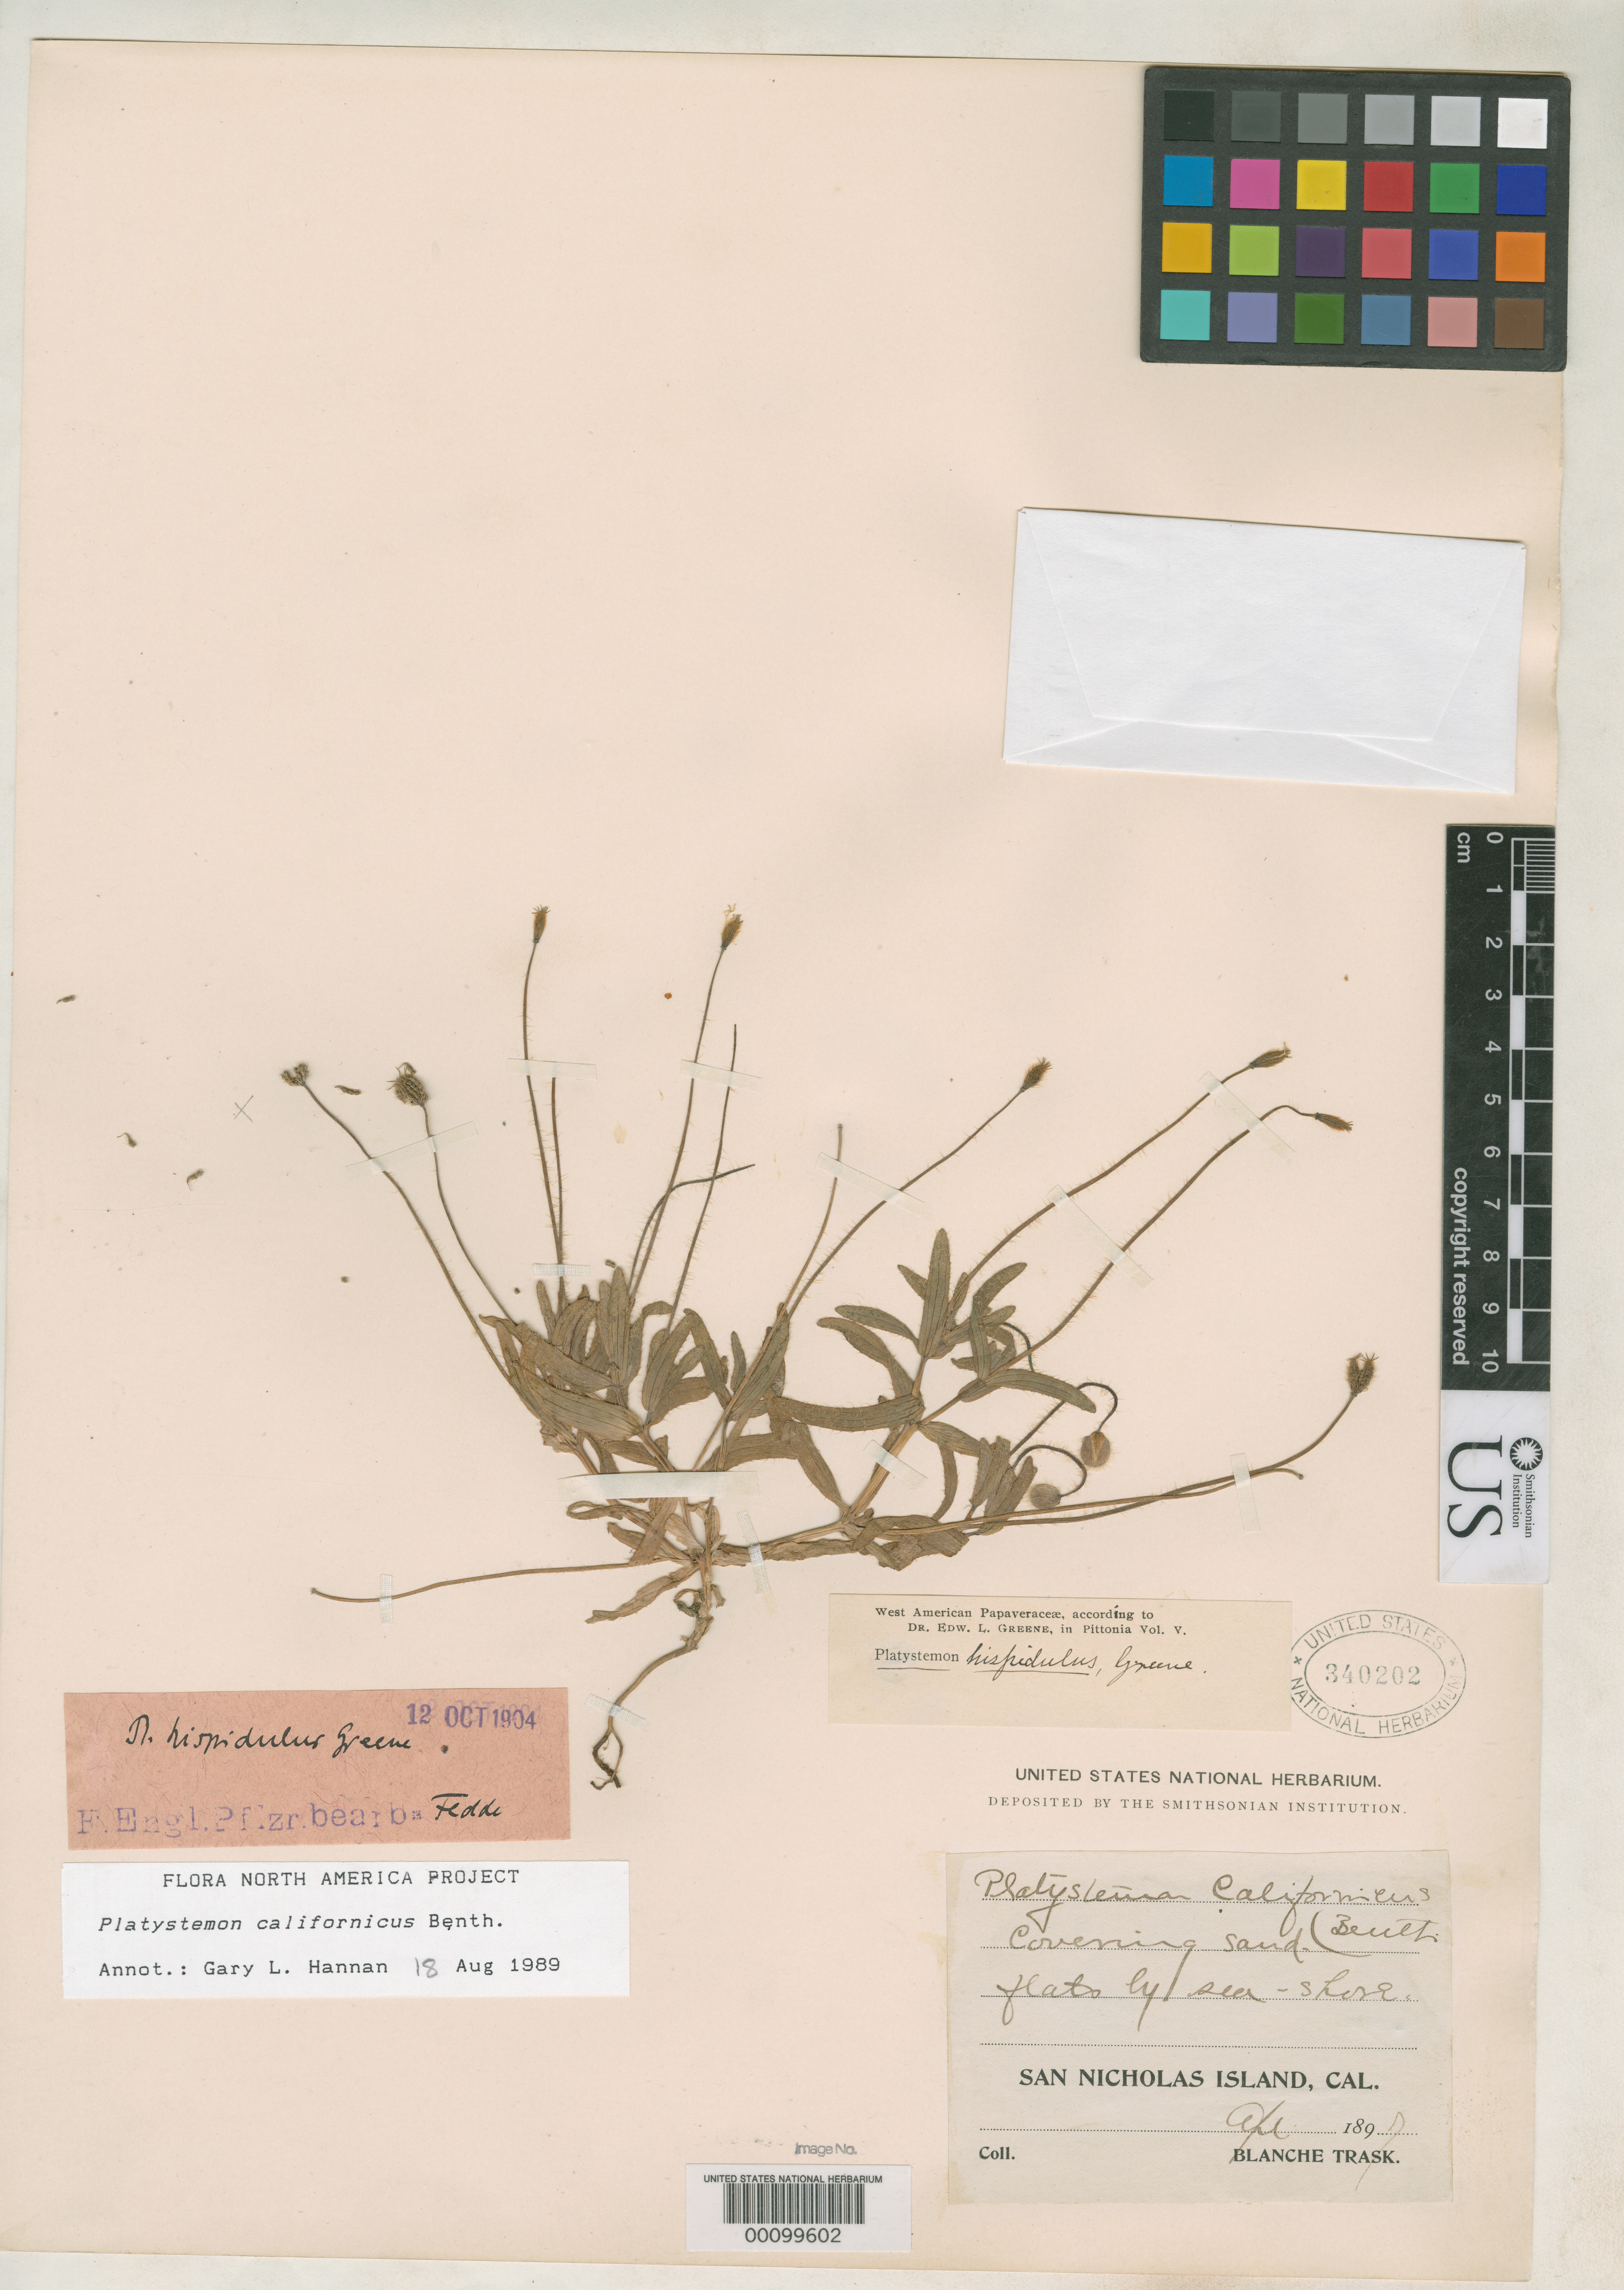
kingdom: Plantae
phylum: Tracheophyta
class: Magnoliopsida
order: Ranunculales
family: Papaveraceae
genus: Platystemon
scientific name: Platystemon hispidulus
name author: Greene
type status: Isotype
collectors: B. Trask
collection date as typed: Apr 1897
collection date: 1897-04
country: United States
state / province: California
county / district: Ventura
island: San Nicolas Island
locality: Flats by sea shore.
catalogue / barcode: US 340202